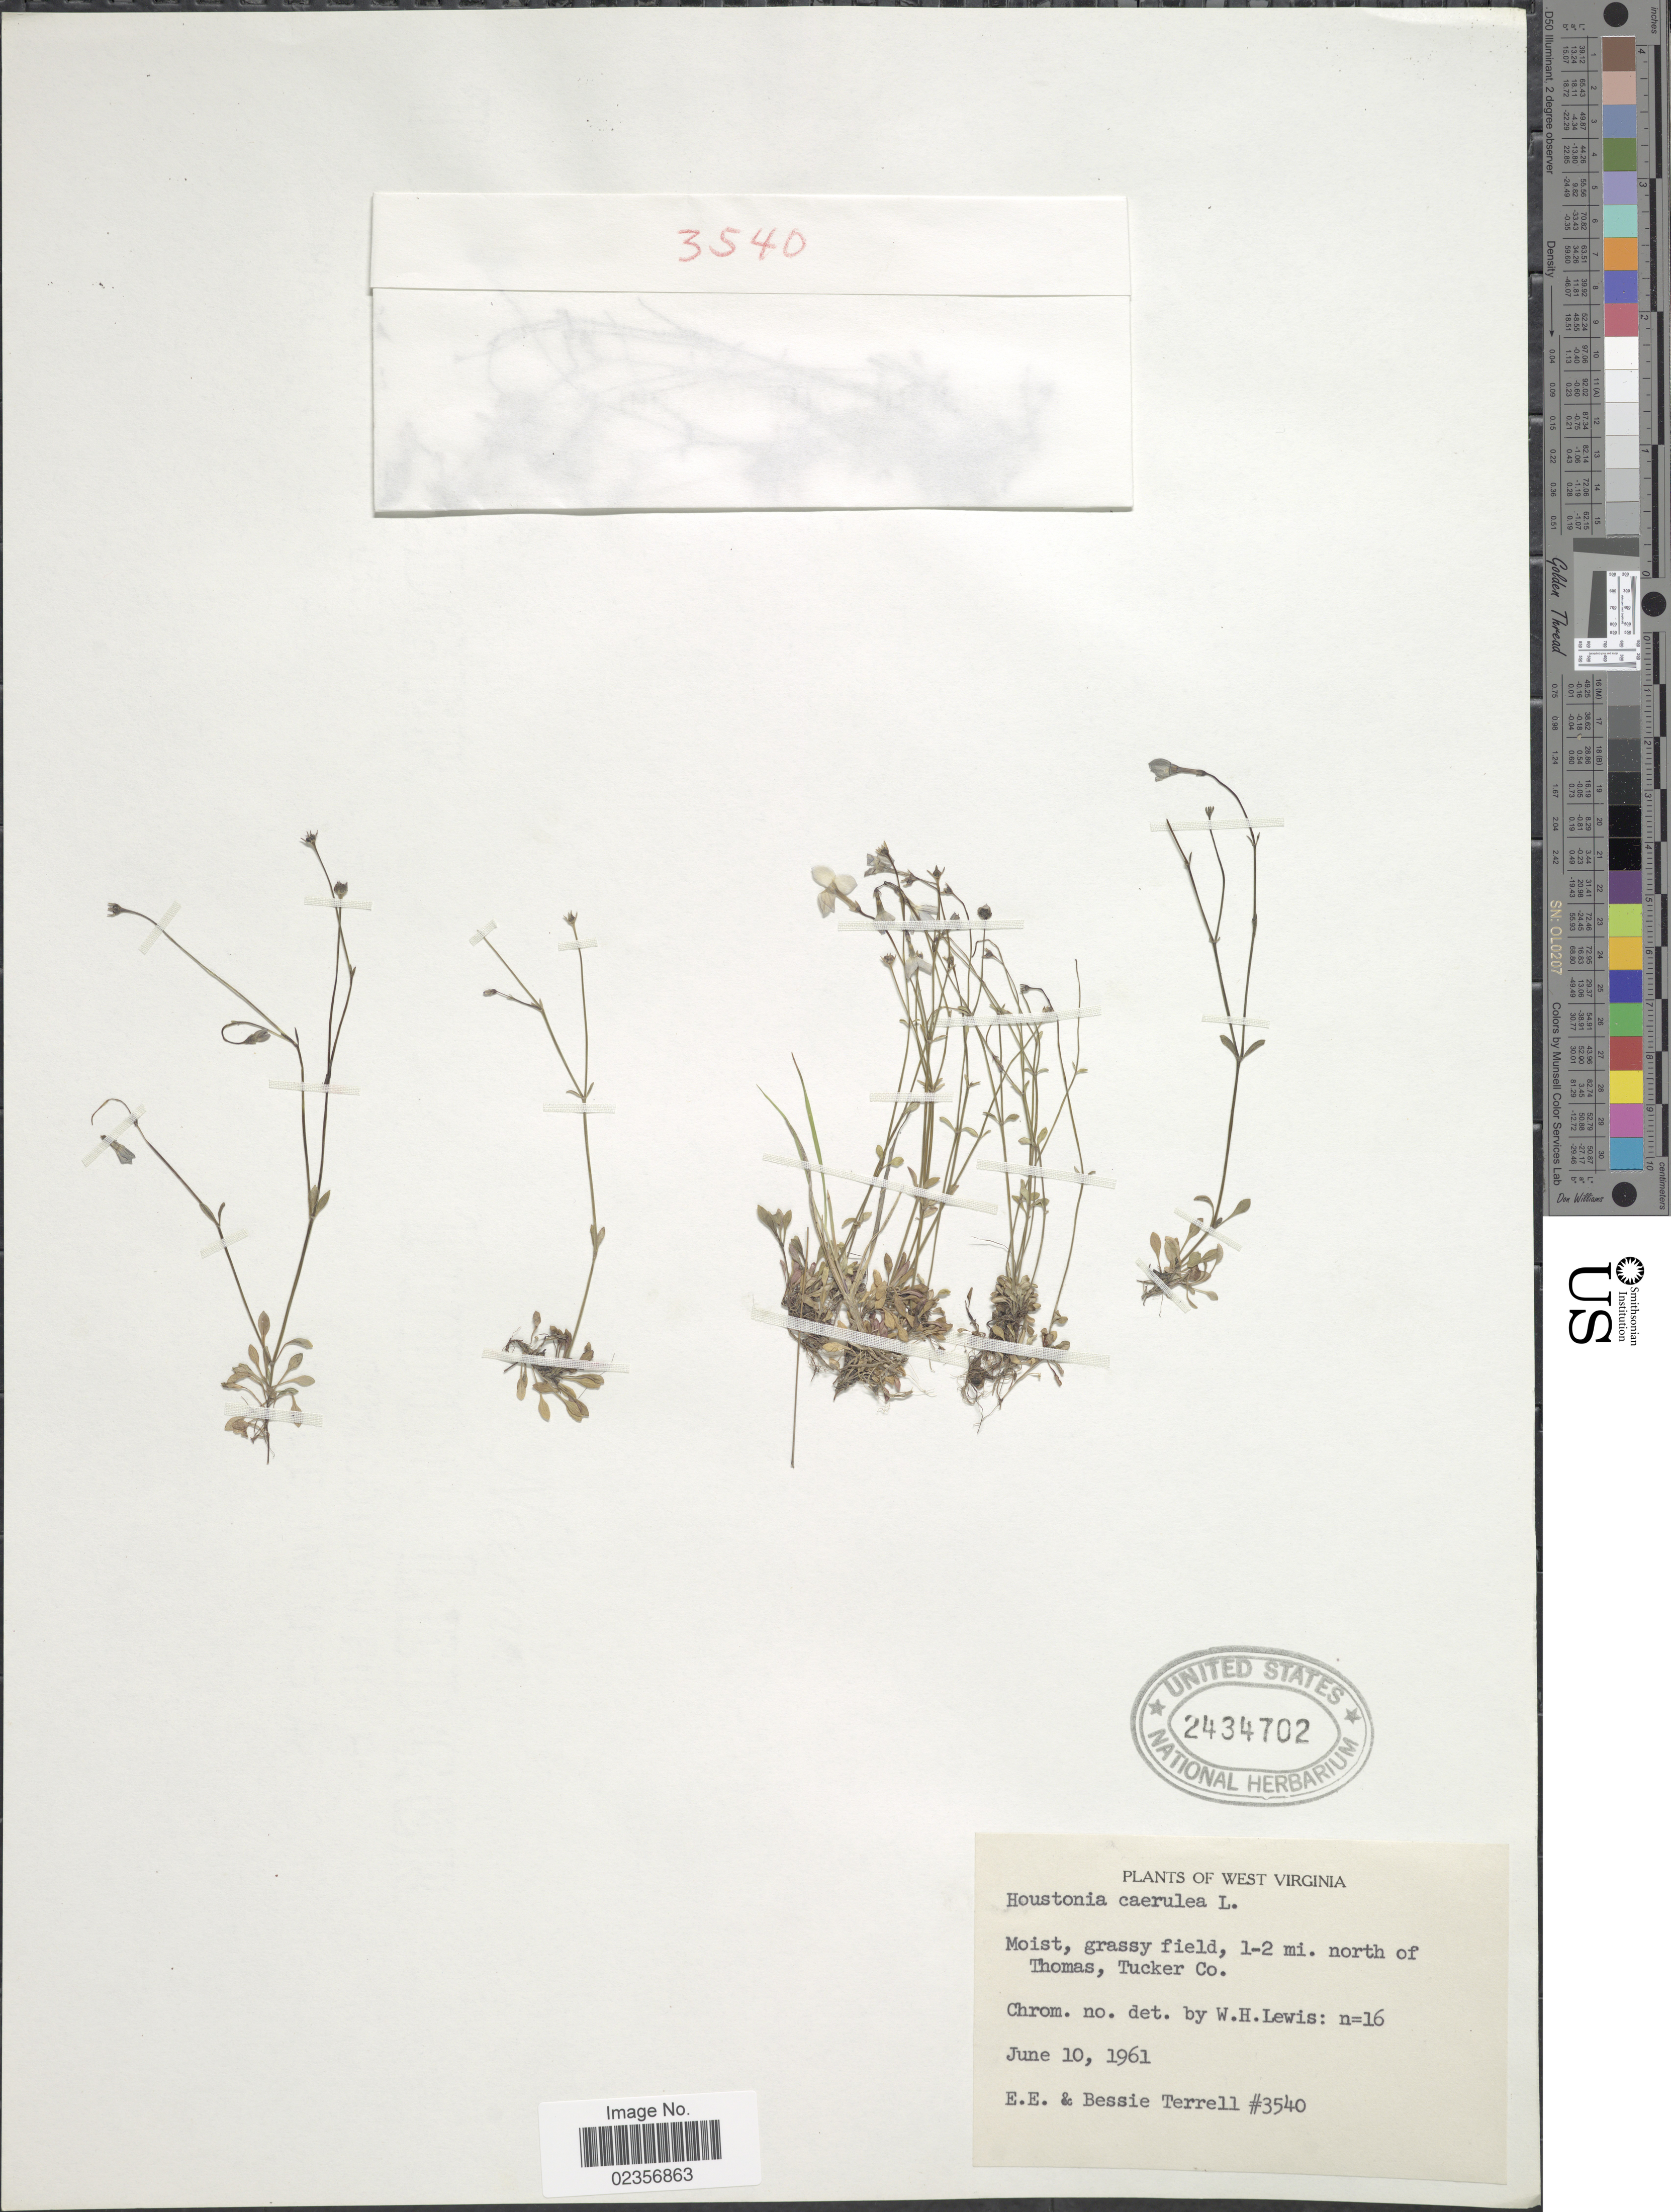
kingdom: Plantae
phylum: Tracheophyta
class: Magnoliopsida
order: Gentianales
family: Rubiaceae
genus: Houstonia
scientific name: Houstonia caerulea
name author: L.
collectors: E. E. Terrell & B. Terrell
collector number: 3540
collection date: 1961-06-10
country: United States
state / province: West Virginia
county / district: Tucker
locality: Moist, grassy field, 1-2 mi. north of Thomas, Tucker Co.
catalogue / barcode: US 2434702